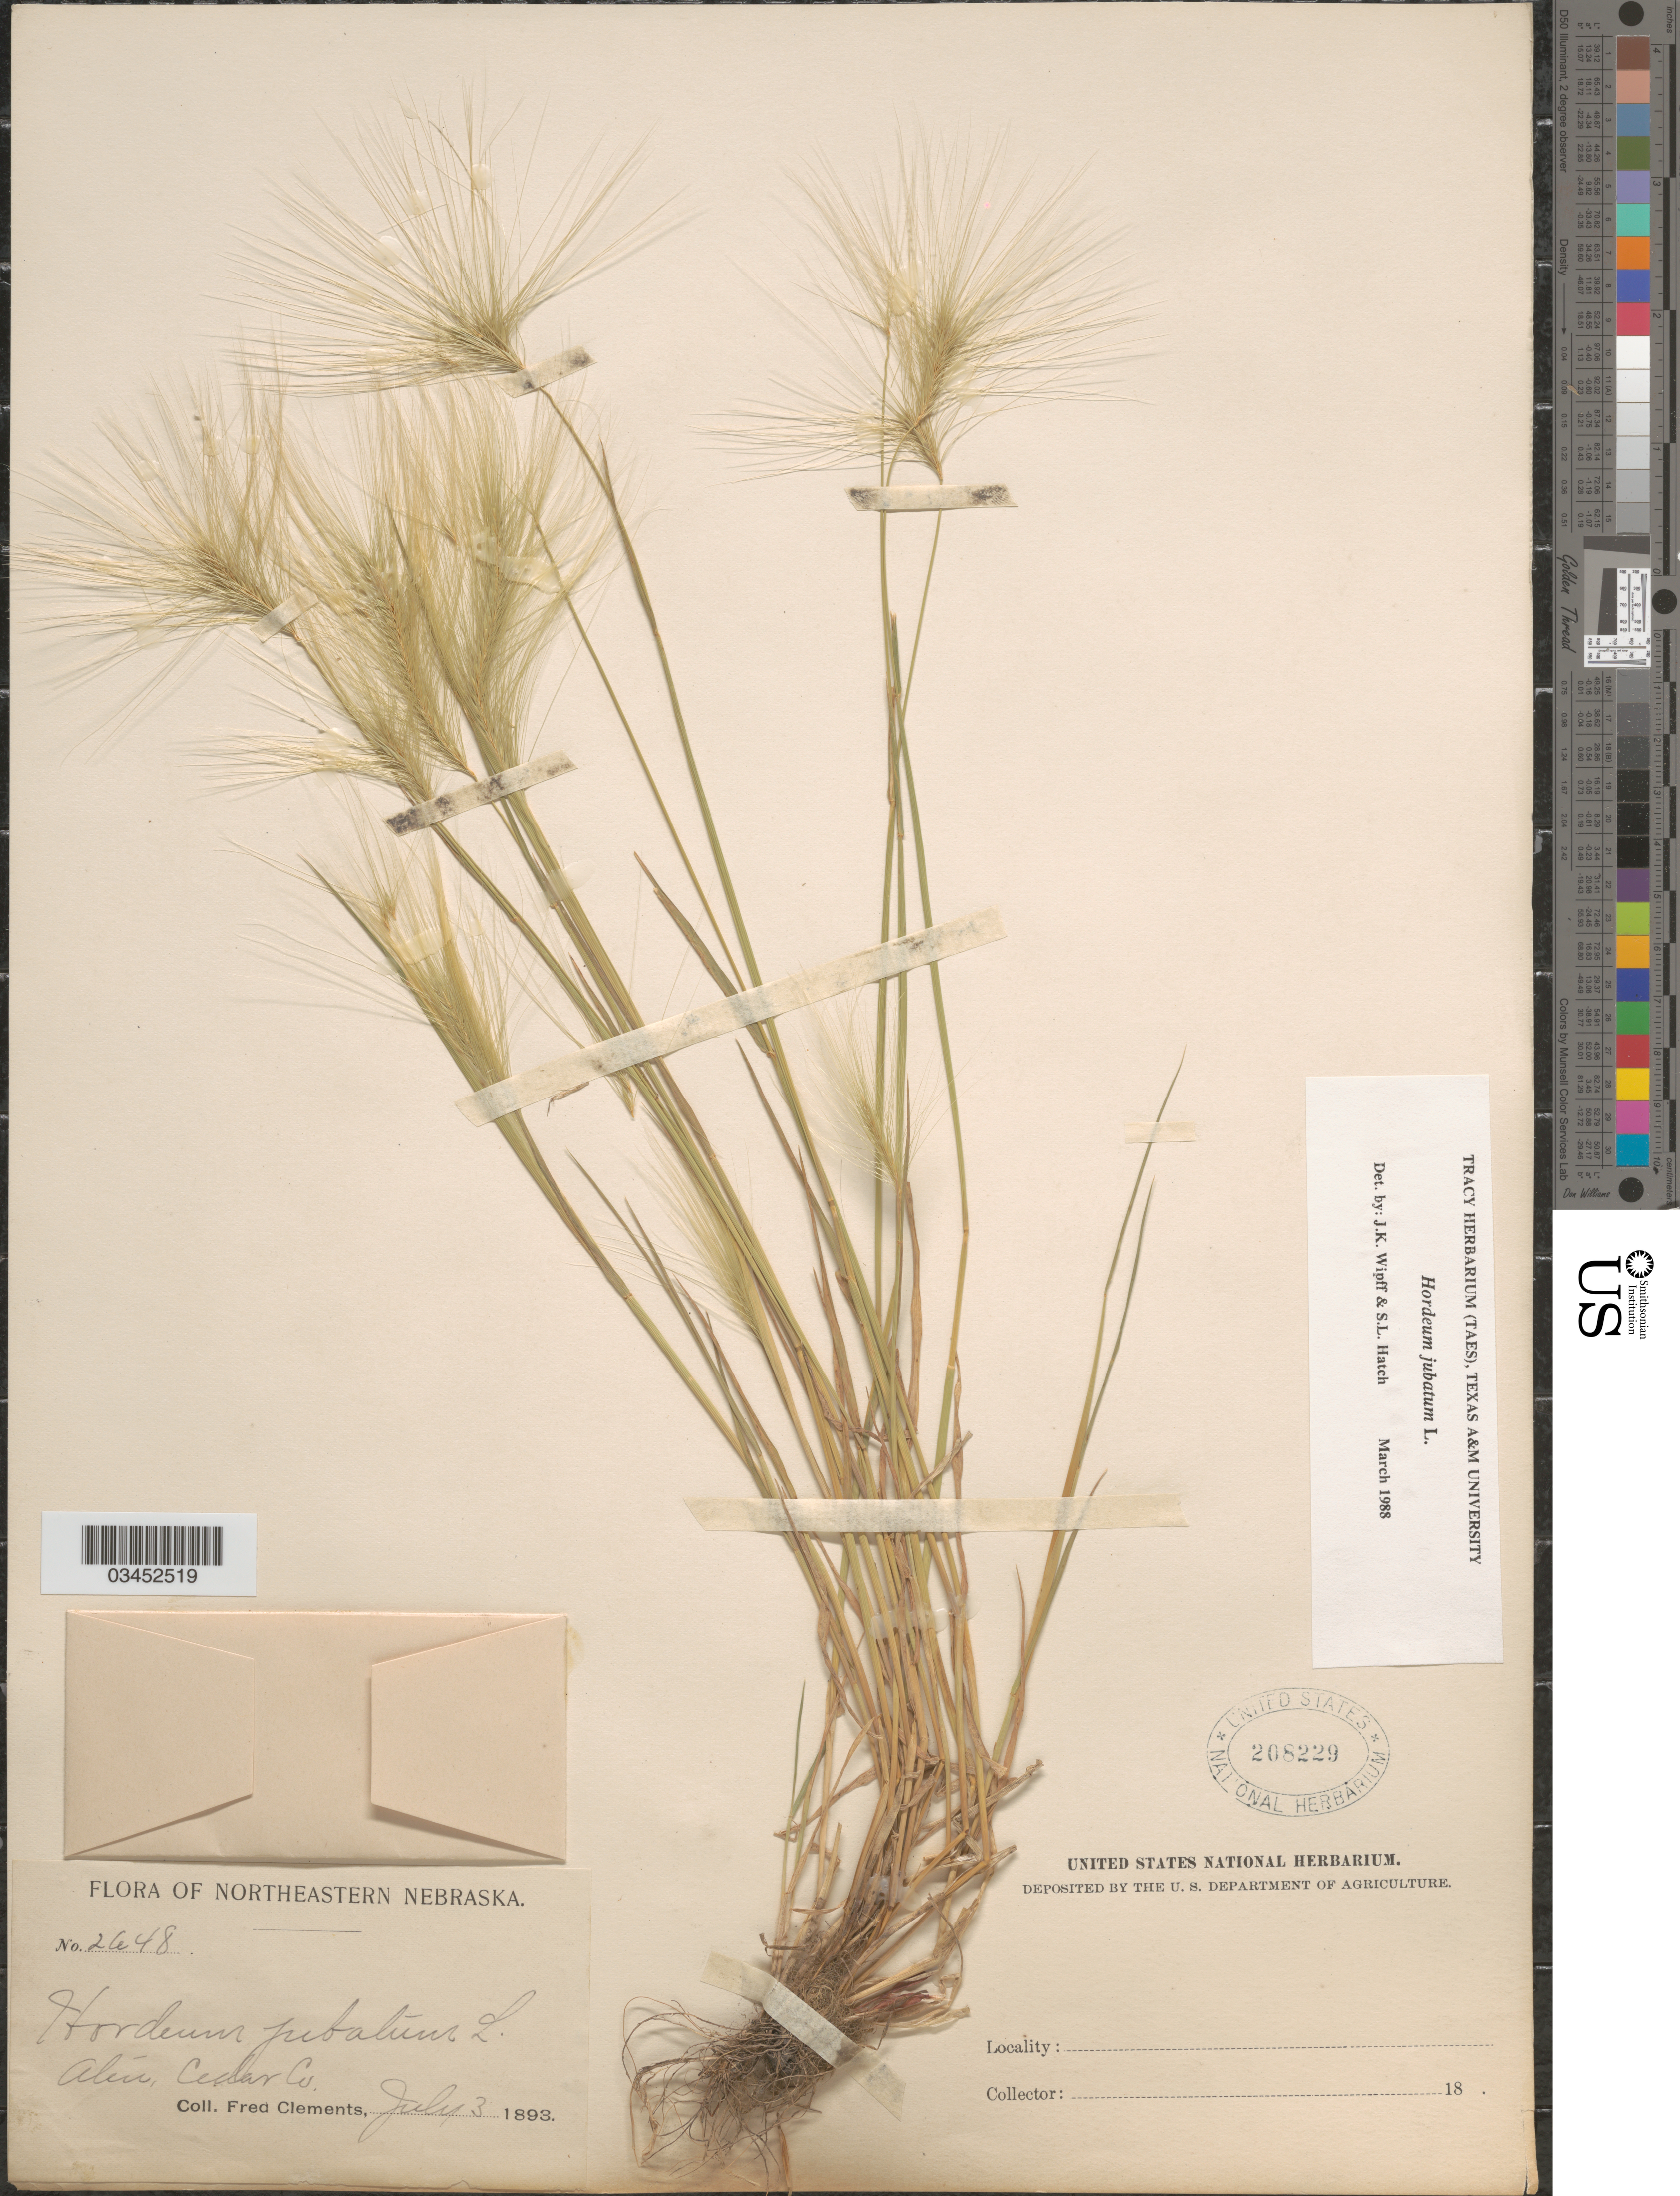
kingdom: Plantae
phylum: Tracheophyta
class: Liliopsida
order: Poales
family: Poaceae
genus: Hordeum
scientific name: Hordeum jubatum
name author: L.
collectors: F. E. Clements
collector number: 2648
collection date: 1893-07-03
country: United States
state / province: Nebraska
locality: Northeastern Nebraska. Aten, Cedar Co.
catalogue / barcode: US 208229